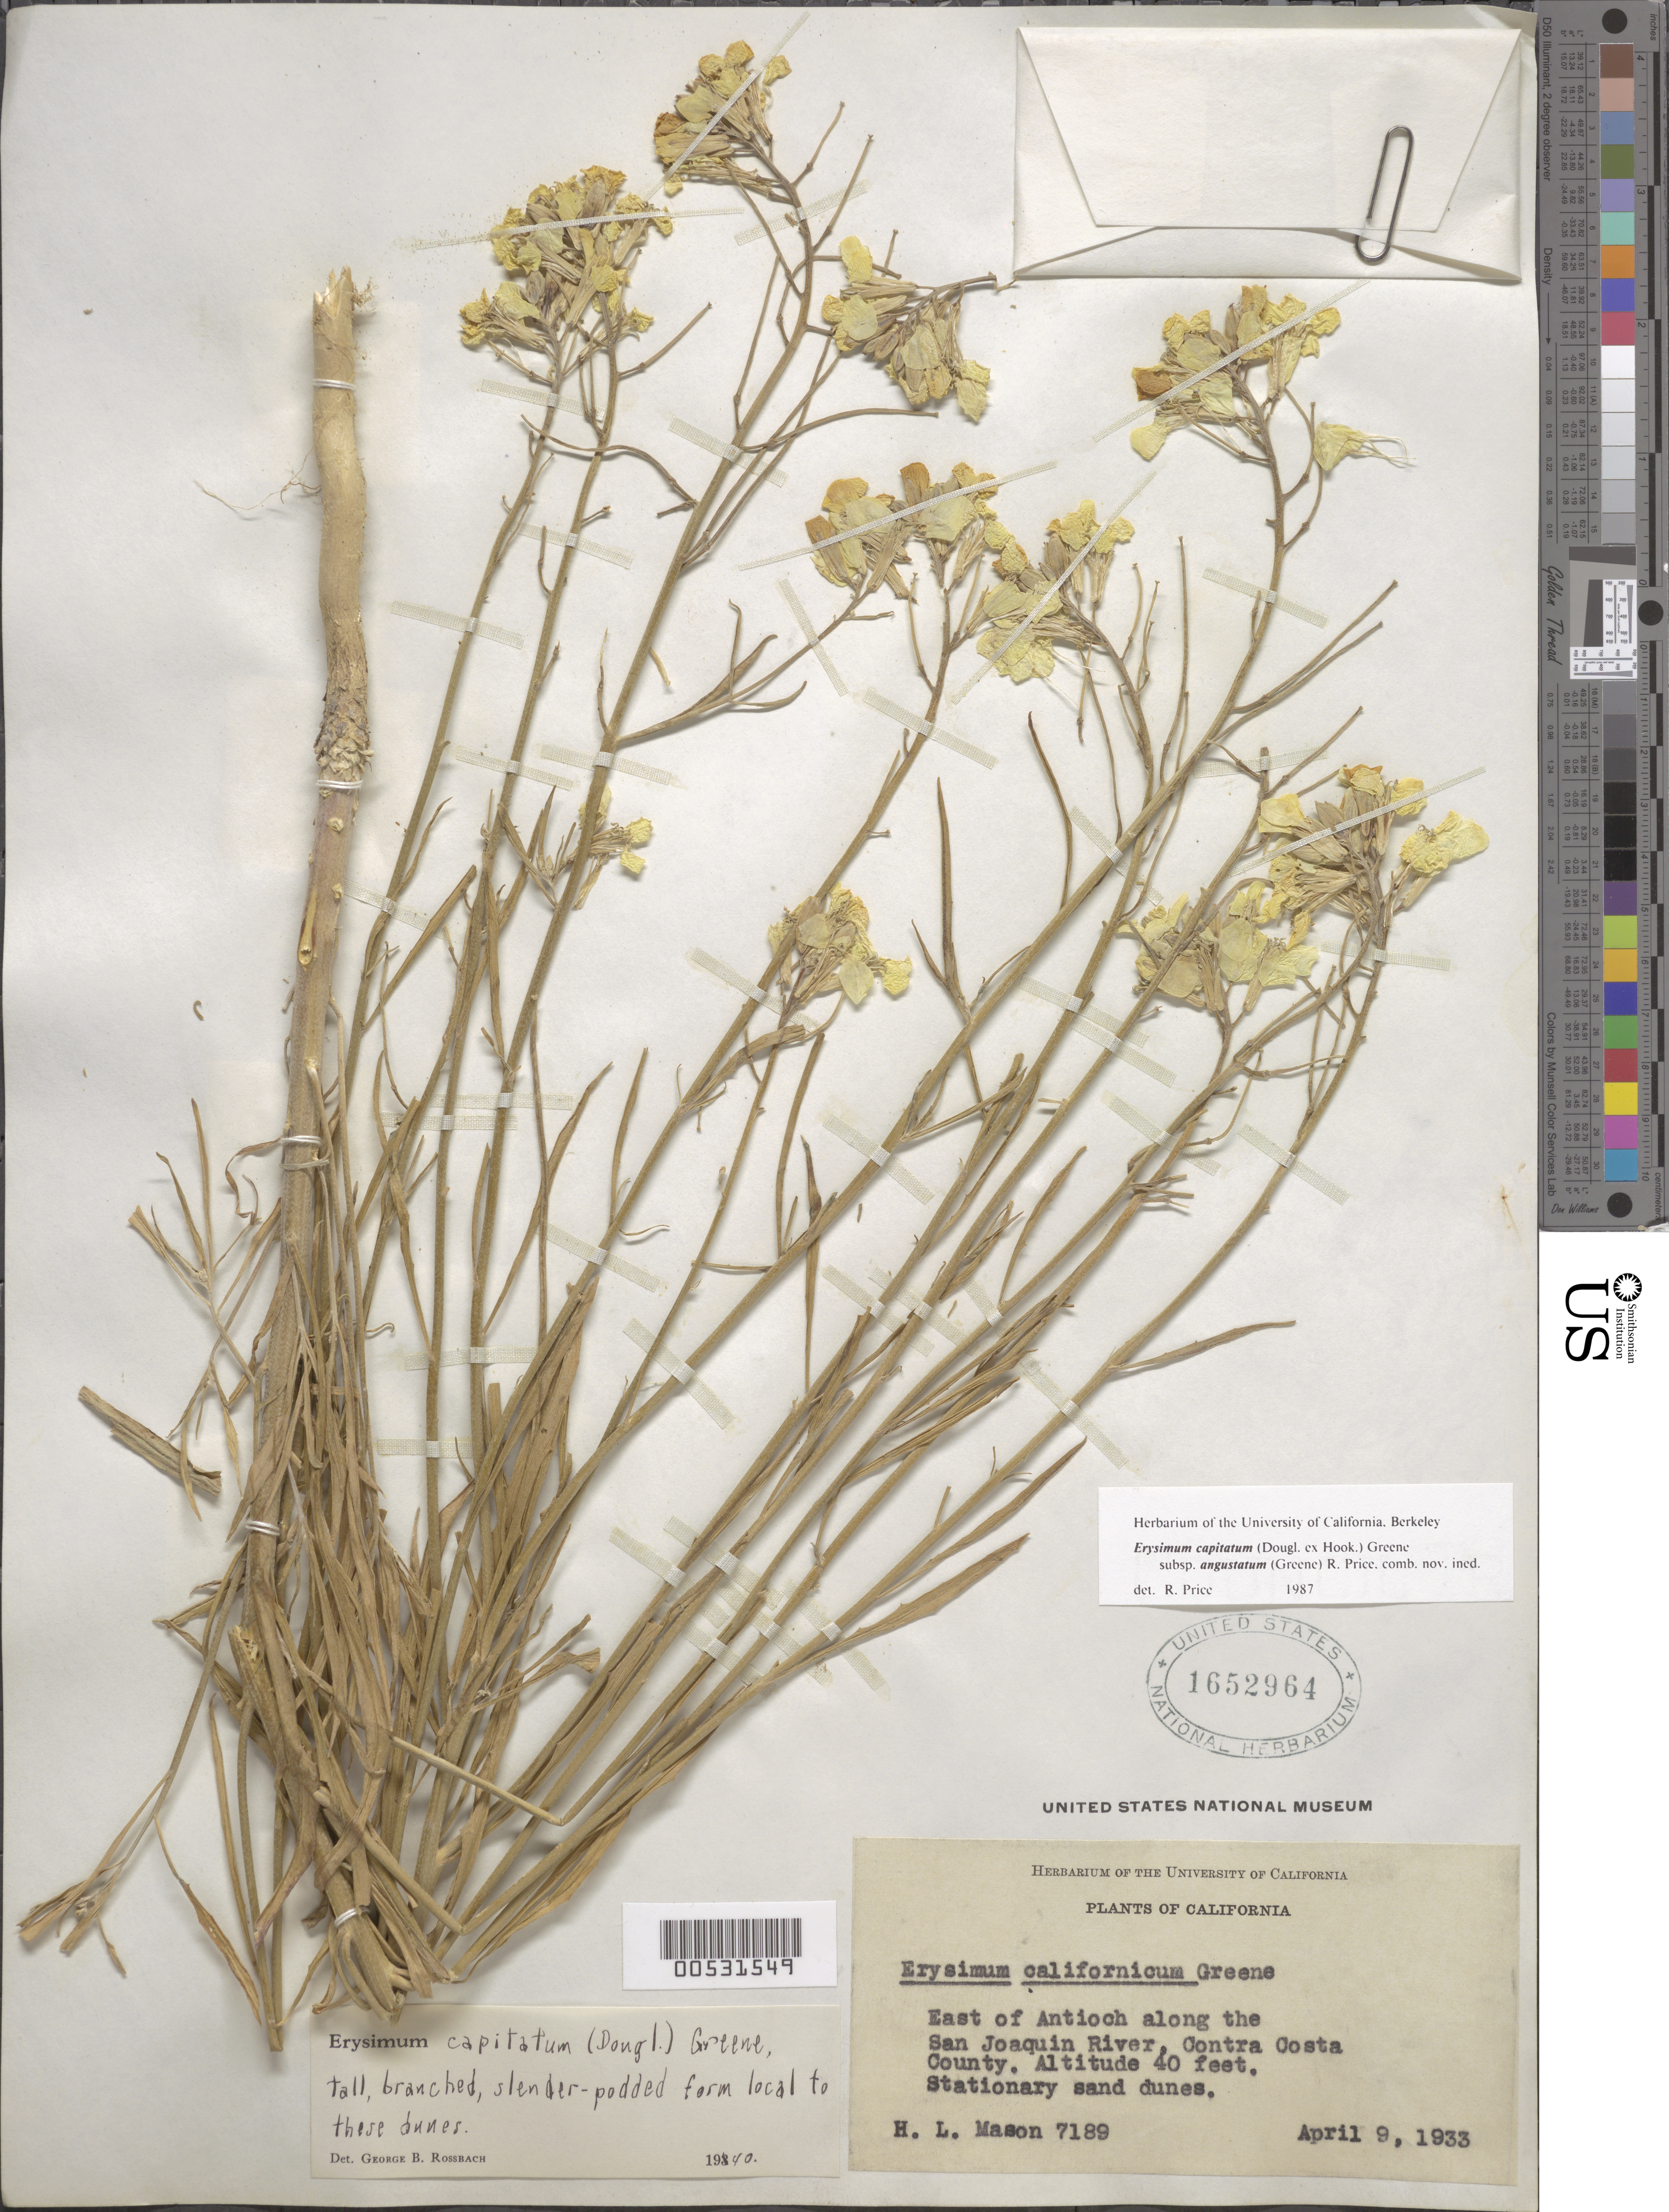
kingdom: Plantae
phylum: Tracheophyta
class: Magnoliopsida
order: Brassicales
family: Brassicaceae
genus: Erysimum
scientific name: Erysimum capitatum var. angustatum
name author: Greene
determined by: Price, R.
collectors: H. L. Mason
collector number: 7189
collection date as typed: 09 Apr 1933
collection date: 1933-04-09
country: United States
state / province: California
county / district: Contra Costa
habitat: Stationary sand dunes.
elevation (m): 12.19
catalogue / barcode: US 1652964